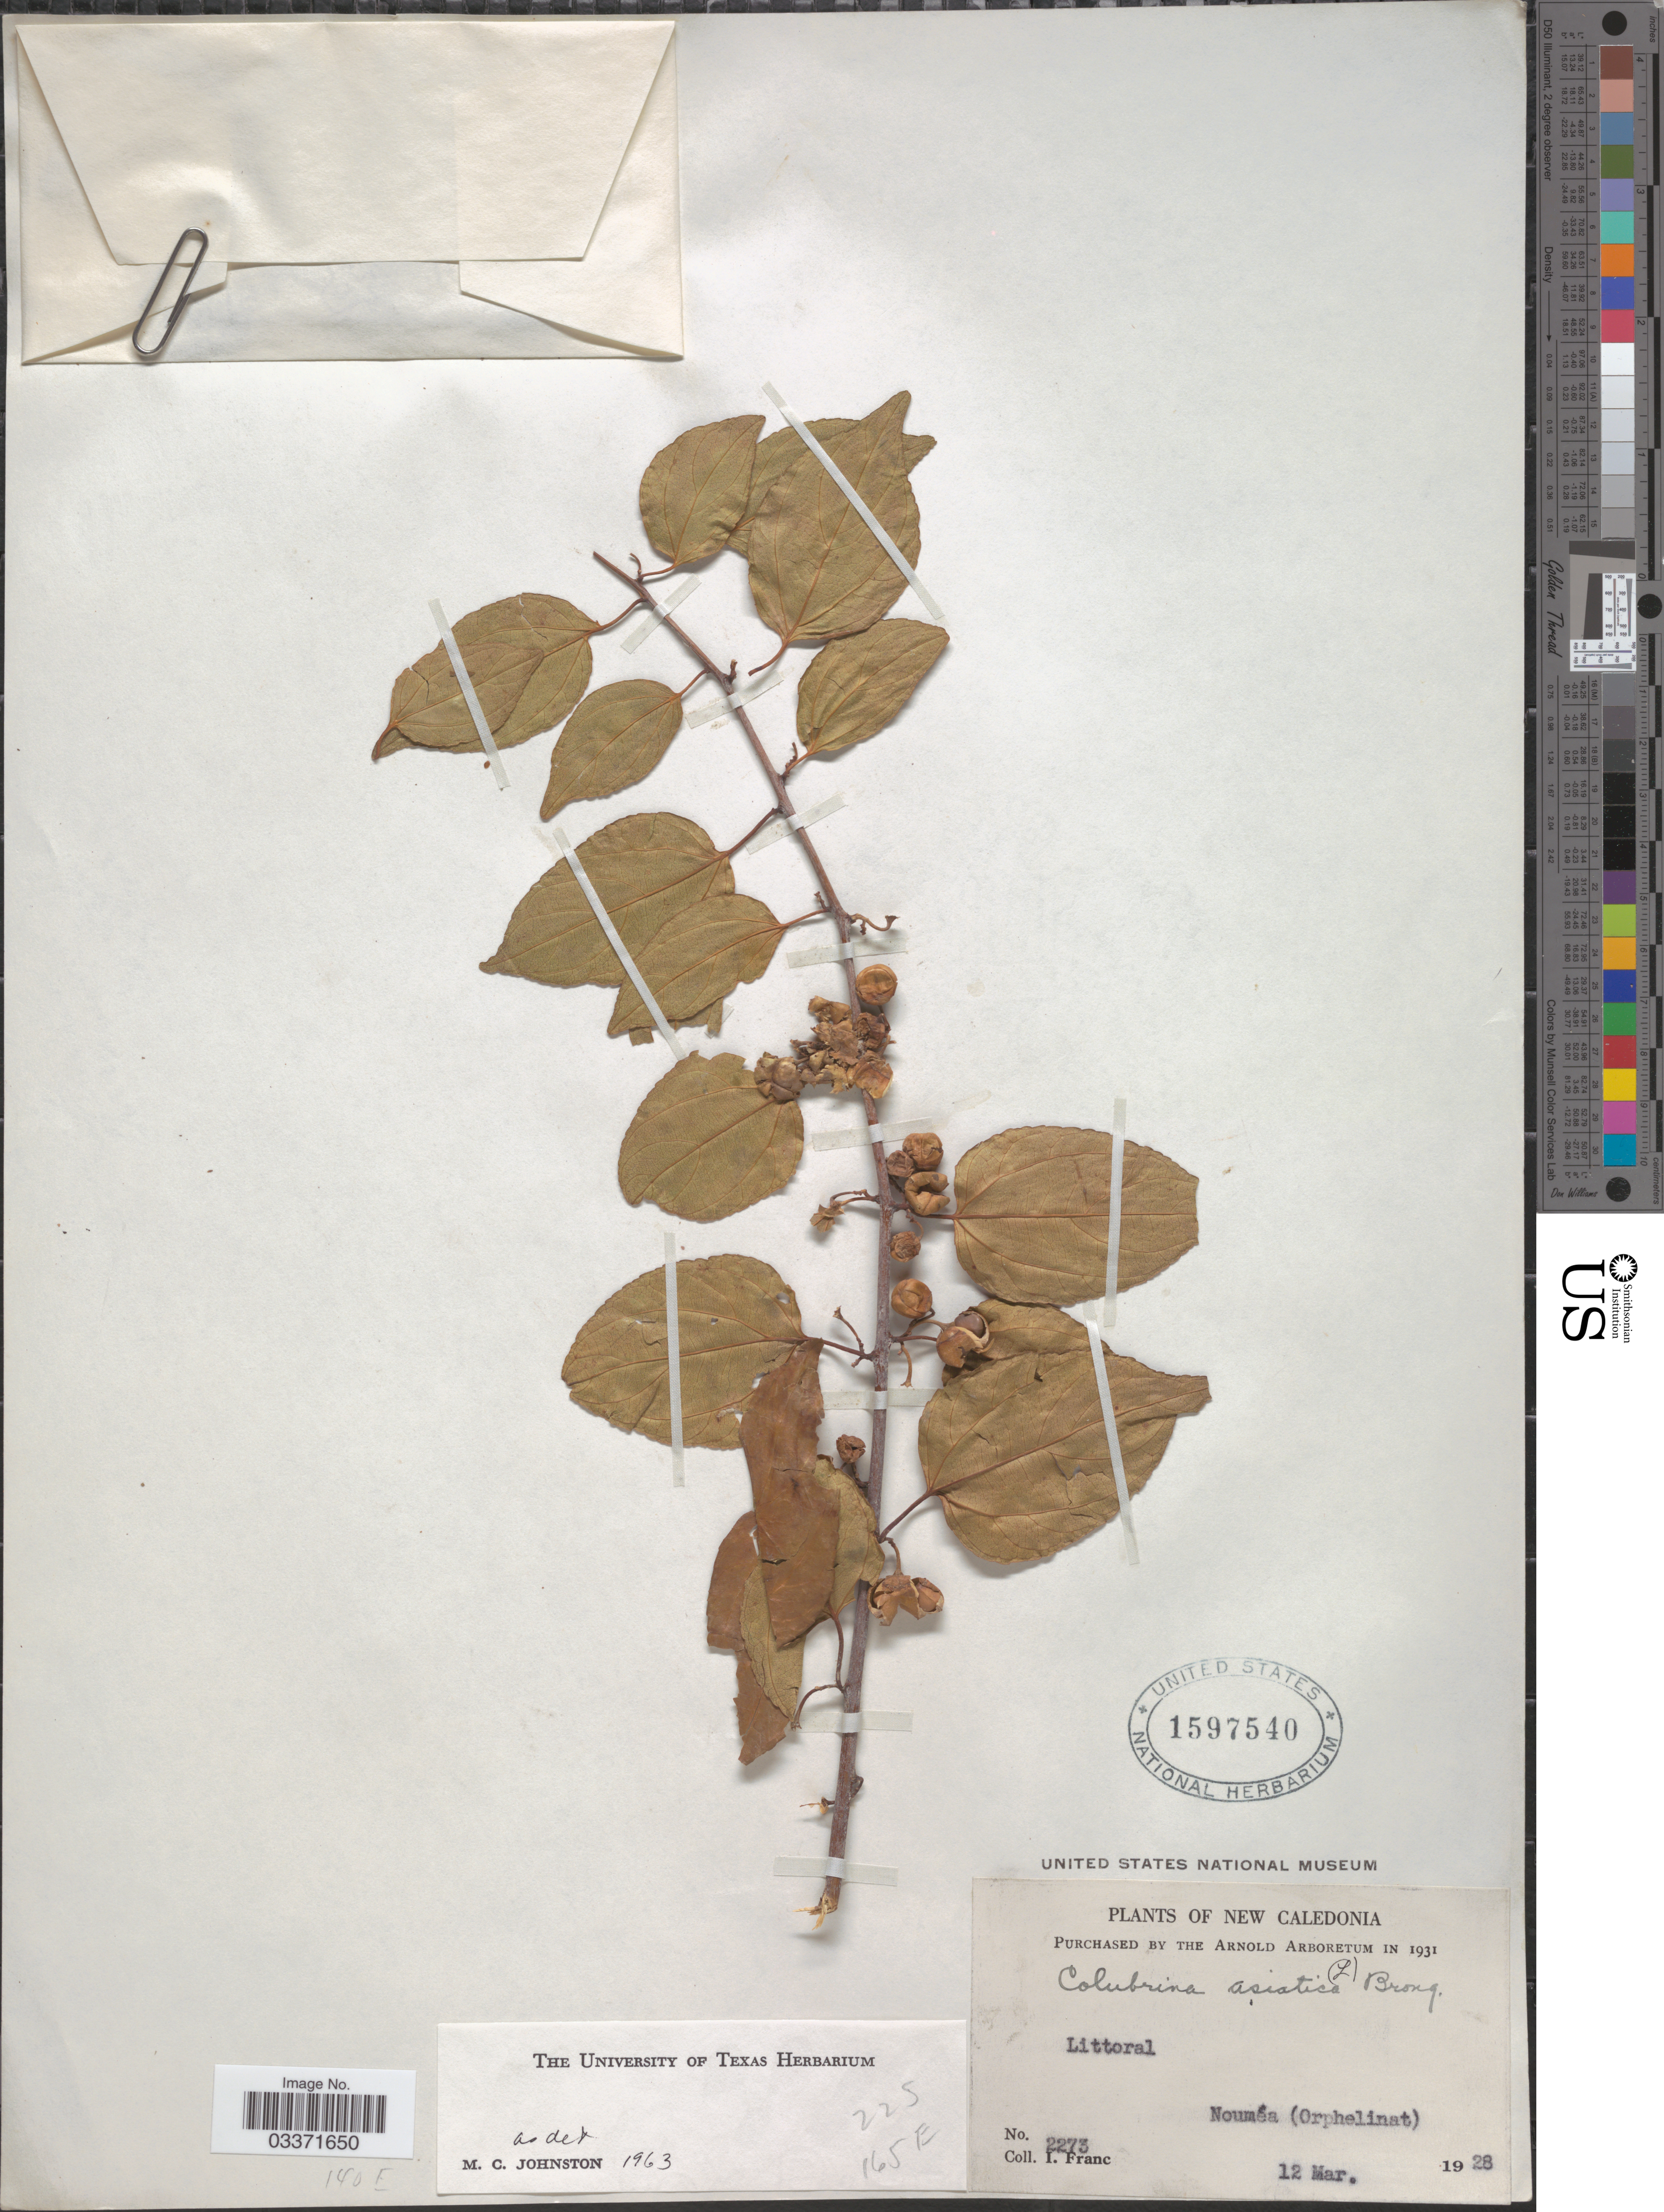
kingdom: Plantae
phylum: Tracheophyta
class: Magnoliopsida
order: Rosales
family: Rhamnaceae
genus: Colubrina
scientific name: Colubrina asiatica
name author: (L.) Brongn.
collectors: I. Franc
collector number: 2273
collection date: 1928-03-12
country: New Caledonia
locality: Nouméa (Orphelinat).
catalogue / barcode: US 1597540